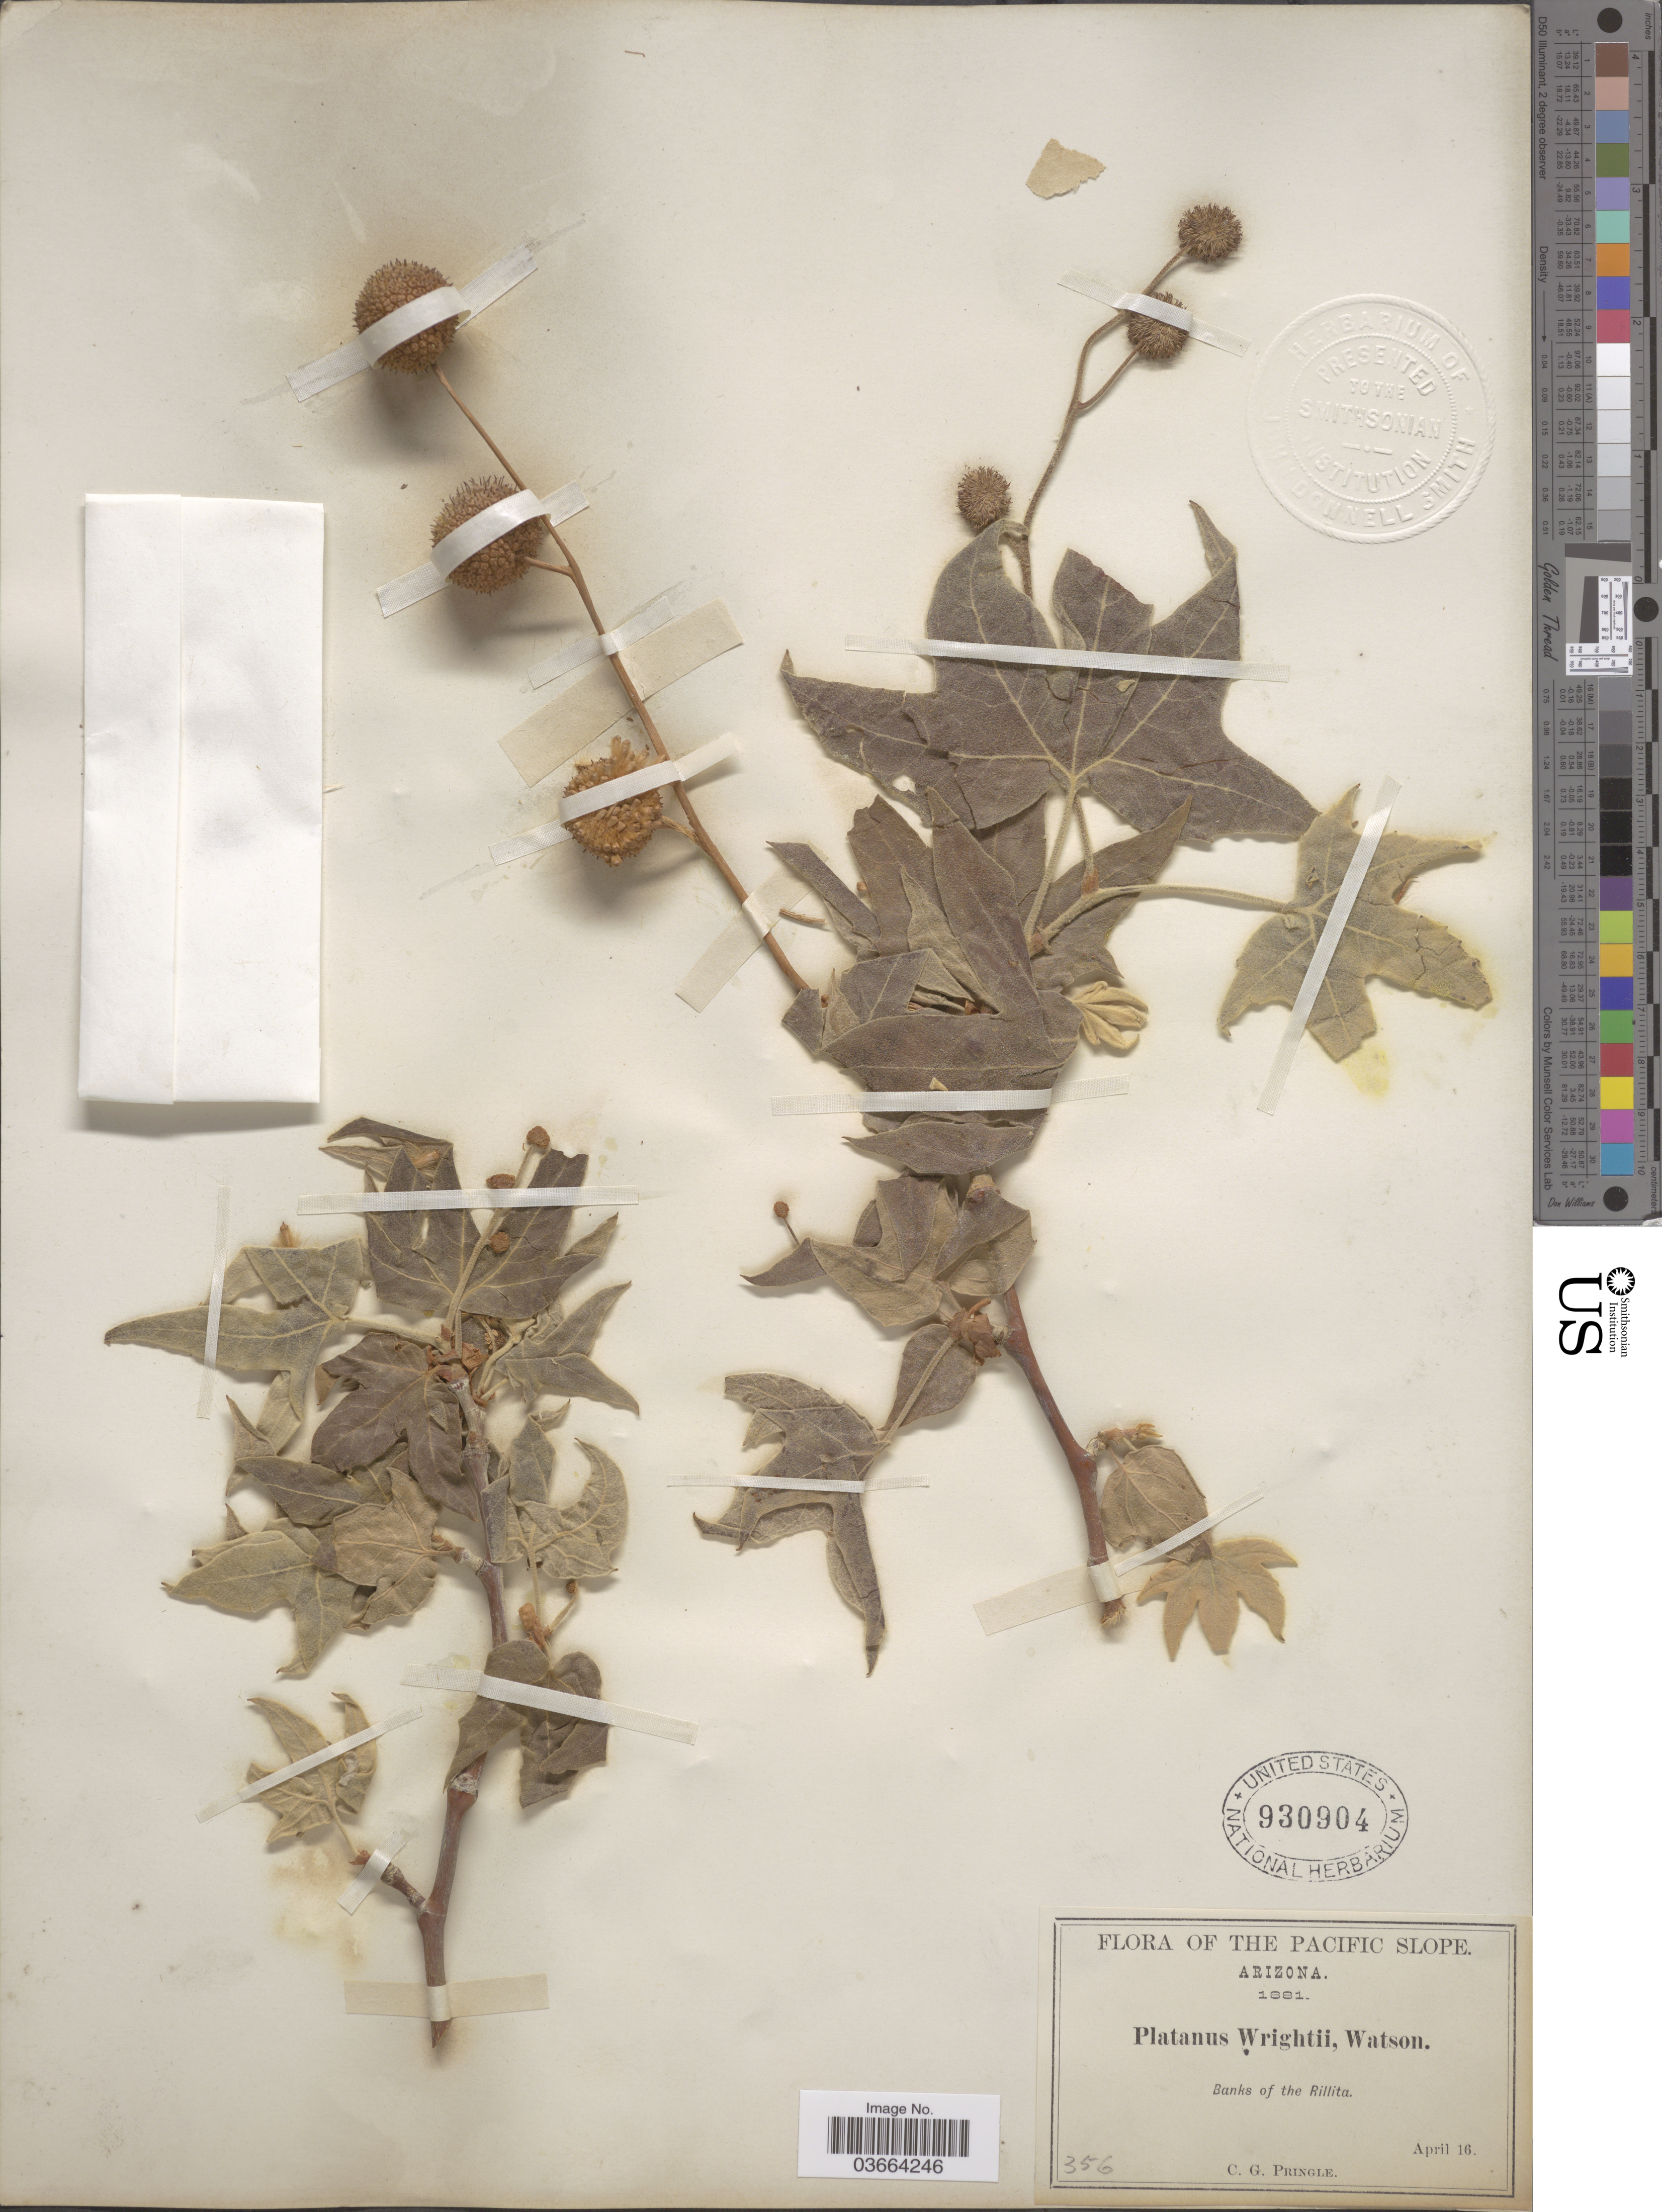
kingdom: Plantae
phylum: Tracheophyta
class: Magnoliopsida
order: Proteales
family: Platanaceae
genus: Platanus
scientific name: Platanus wrightii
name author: S. Watson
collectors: C. G. Pringle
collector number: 356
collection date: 1881-04-16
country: United States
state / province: Arizona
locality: Pacific Slope. Banks of the Rillita.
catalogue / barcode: US 930904